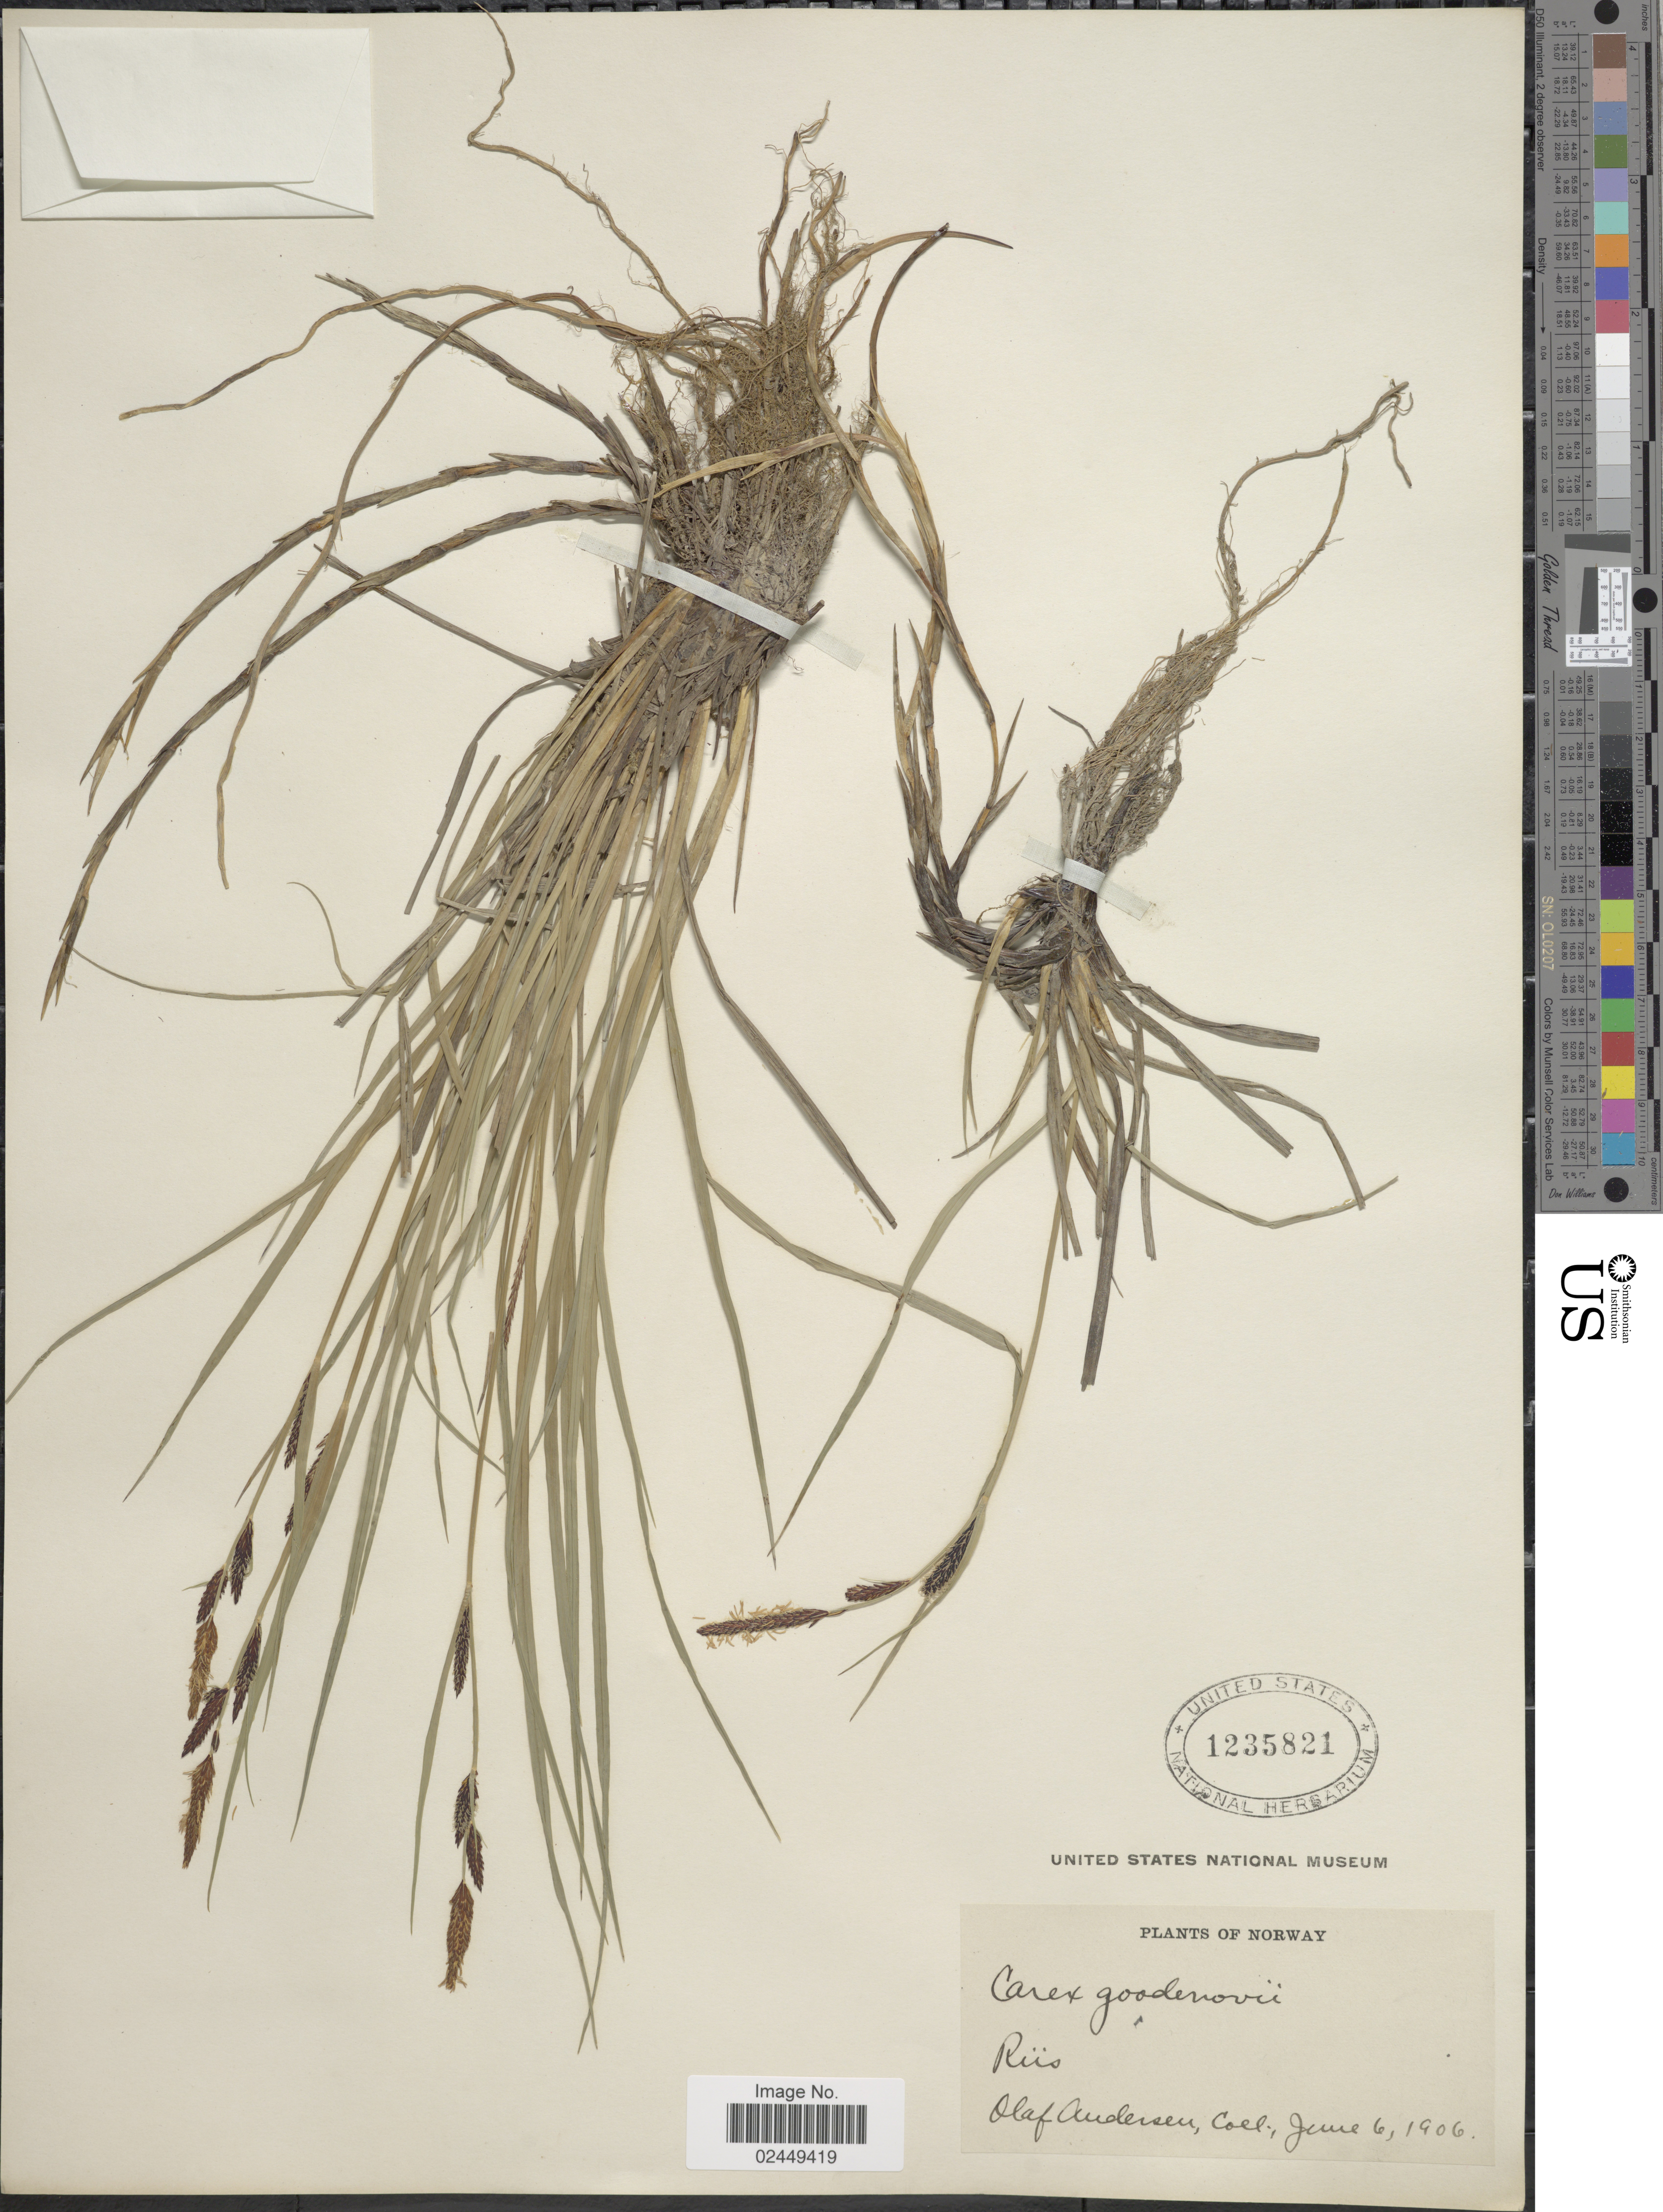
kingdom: Plantae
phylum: Tracheophyta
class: Liliopsida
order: Poales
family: Cyperaceae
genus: Carex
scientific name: Carex nigra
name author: (L.) Reichard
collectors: O. Andersen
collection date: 1906-06-06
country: Norway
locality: Rüs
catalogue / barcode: US 1235821